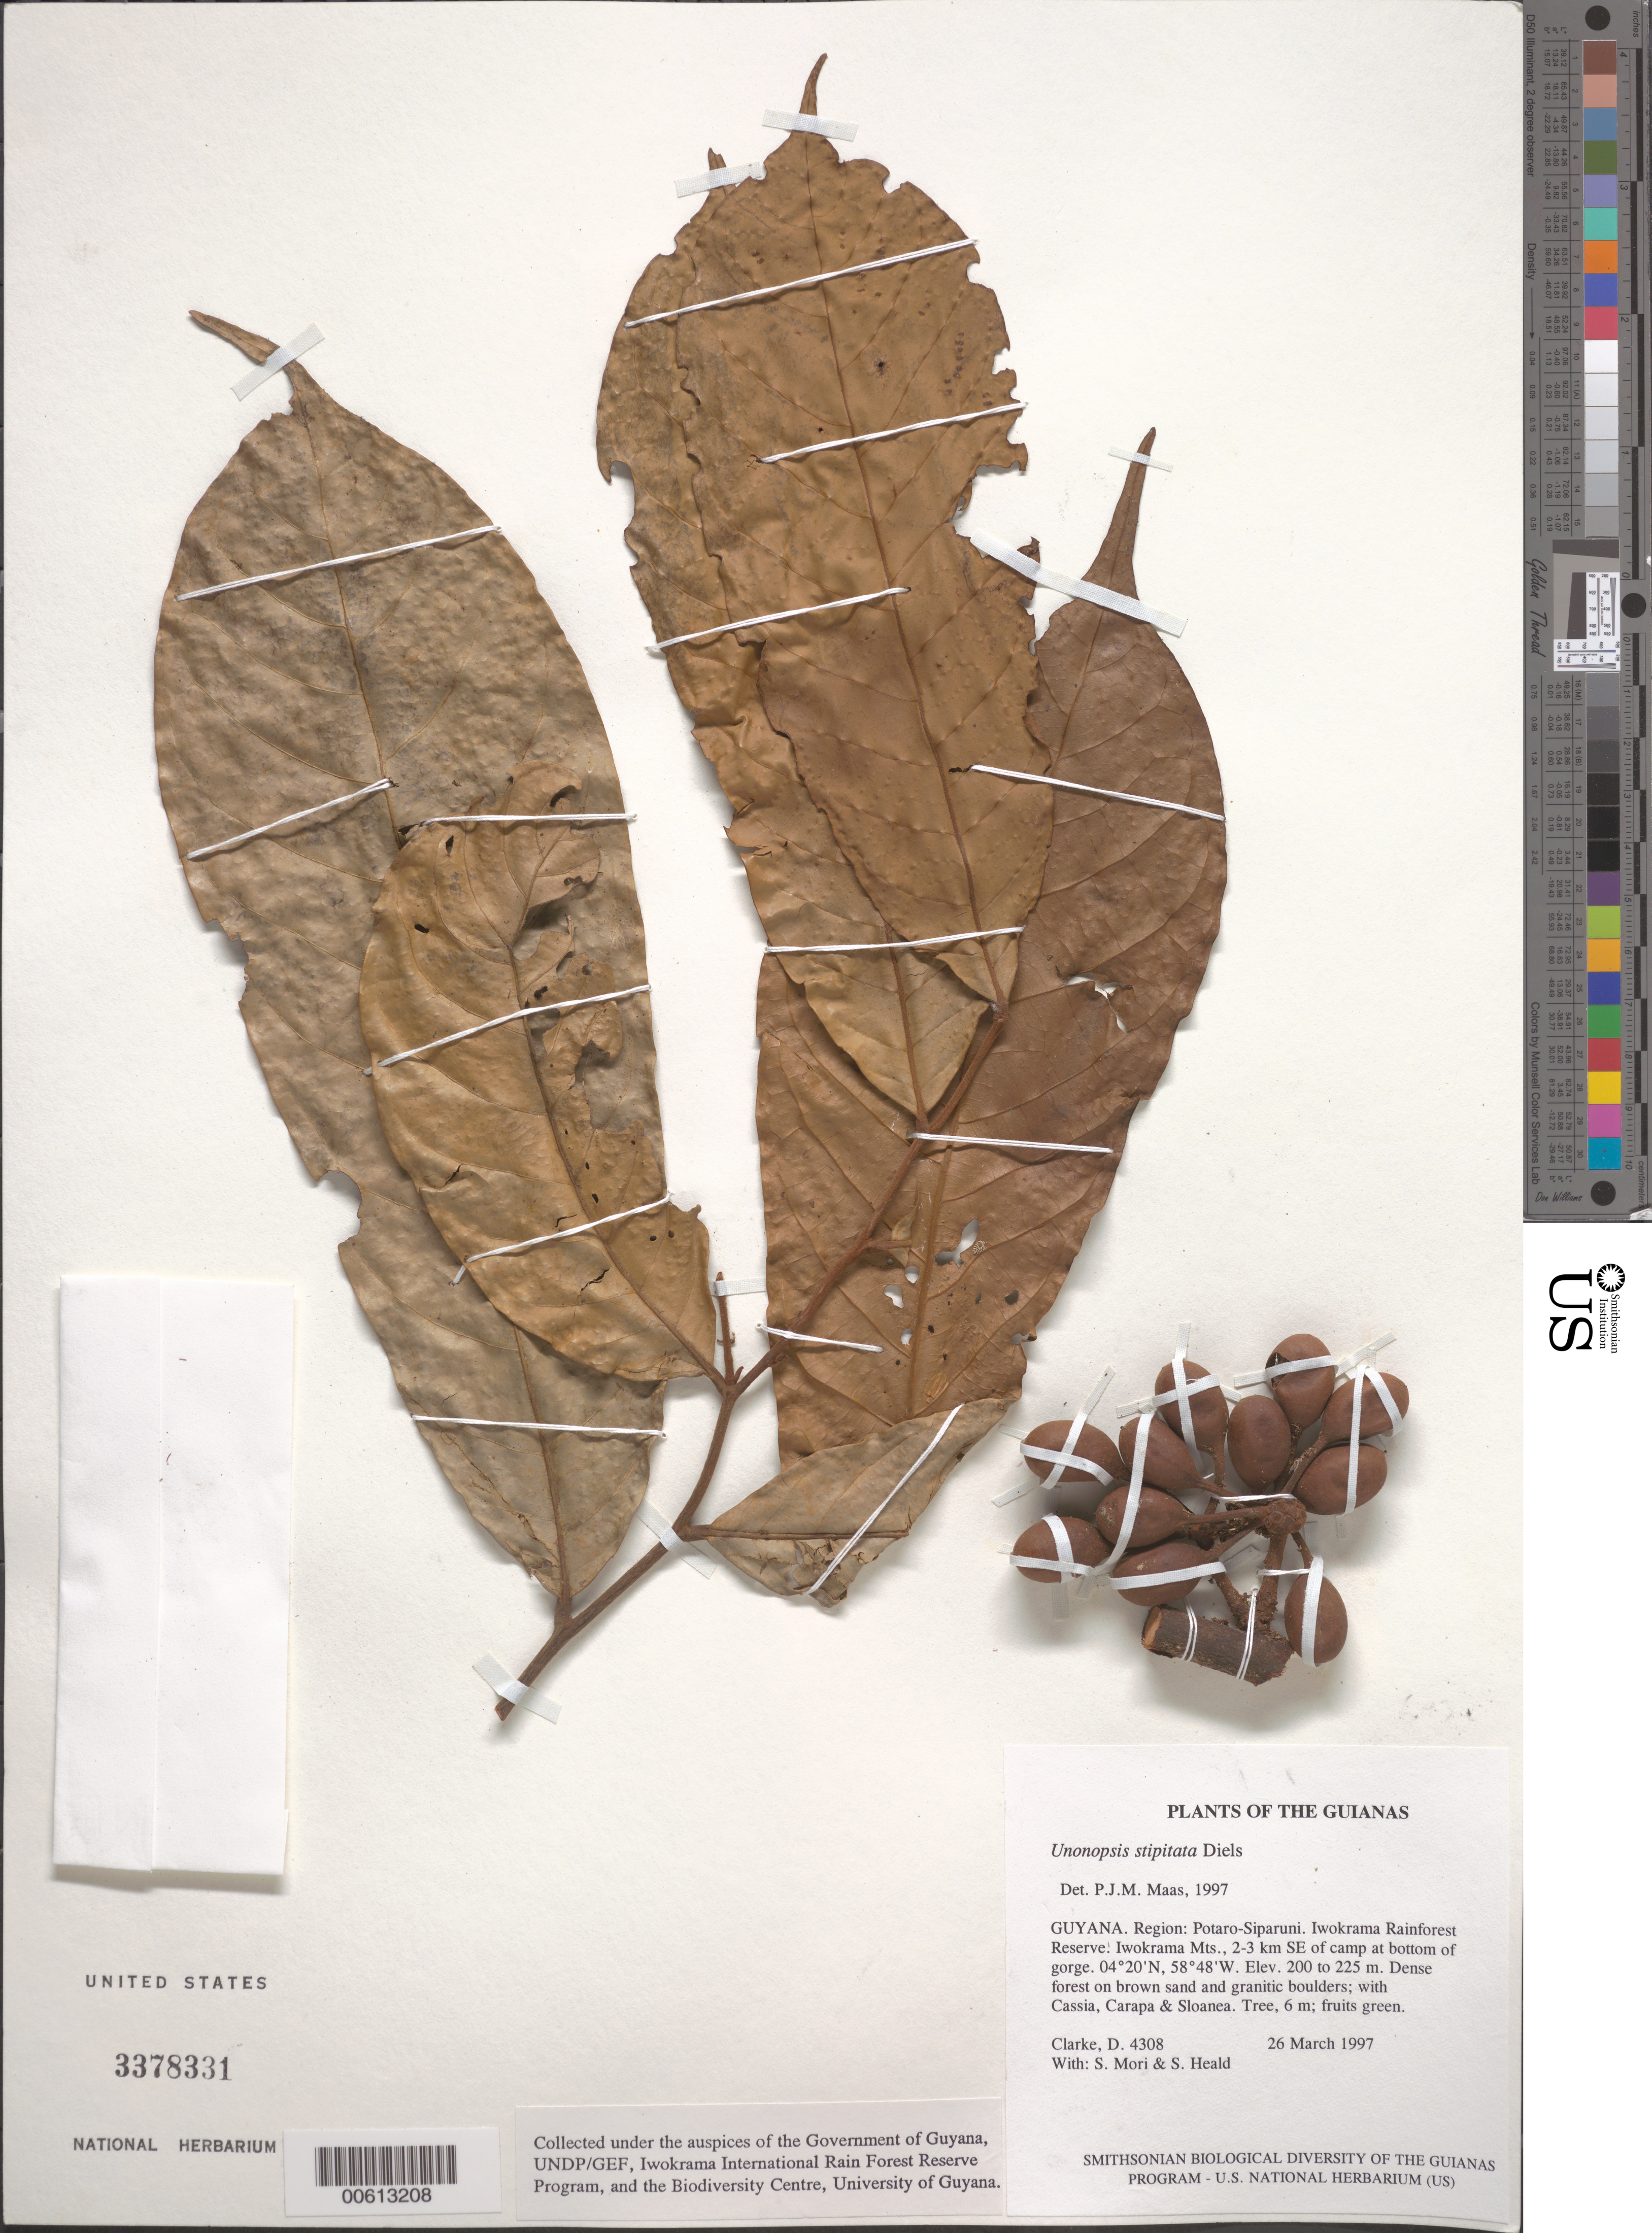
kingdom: Plantae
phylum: Tracheophyta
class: Magnoliopsida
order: Magnoliales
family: Annonaceae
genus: Unonopsis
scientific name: Unonopsis stipitata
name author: Diels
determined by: Maas, Paul J. M.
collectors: H. D. Clarke, S. Mori & S. Heald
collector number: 4308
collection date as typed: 26 March 1997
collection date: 1997-03-26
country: Guyana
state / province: Potaro-Siparuni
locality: Iwokrama Rainforest Reserve. Iwokrama Mts., 2-3 km SE of camp at bottom of gorge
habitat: Dense forest on brown sand and granitic boulders; with Cassia, Carapa & Sloanea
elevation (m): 200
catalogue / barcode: US 3378331